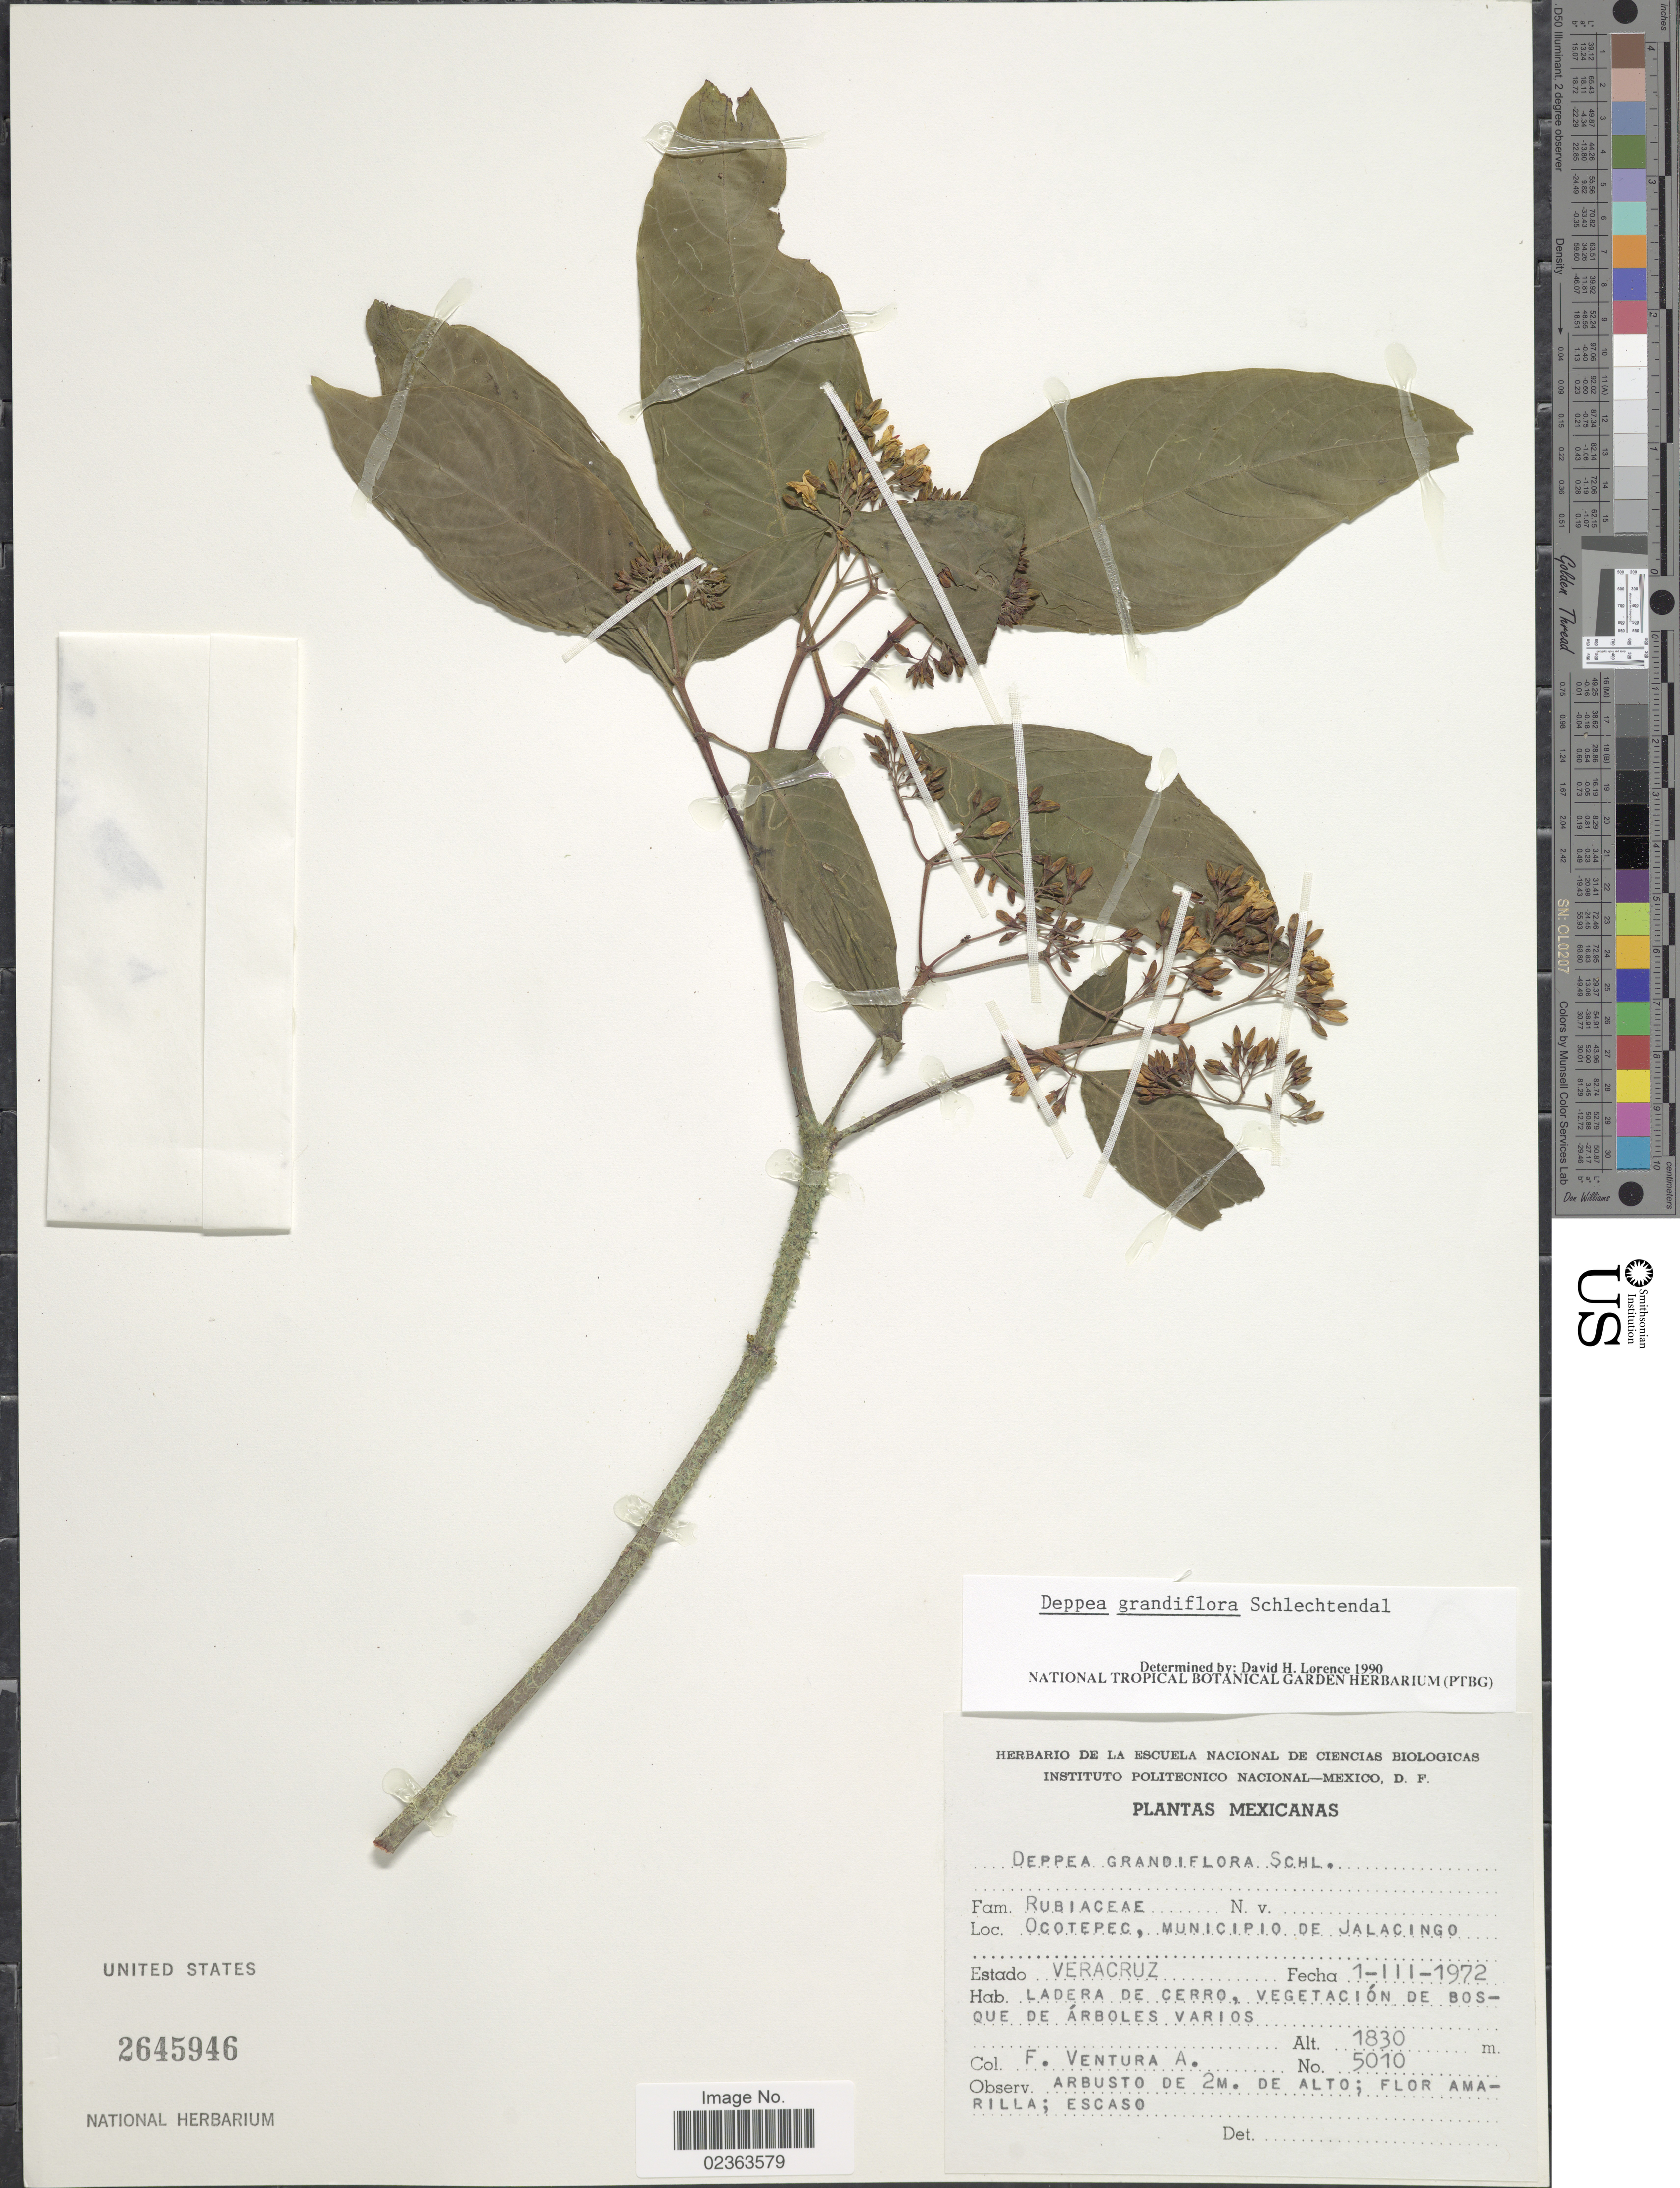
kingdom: Plantae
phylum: Tracheophyta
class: Magnoliopsida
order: Gentianales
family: Rubiaceae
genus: Deppea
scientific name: Deppea grandiflora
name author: Schltdl.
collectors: F. Ventura A.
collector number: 500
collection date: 1972-03-01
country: Mexico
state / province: Veracruz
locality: Ocotepec, Municipio de Jalacingo, Estado Veracruz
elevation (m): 1830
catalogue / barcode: US 2645946